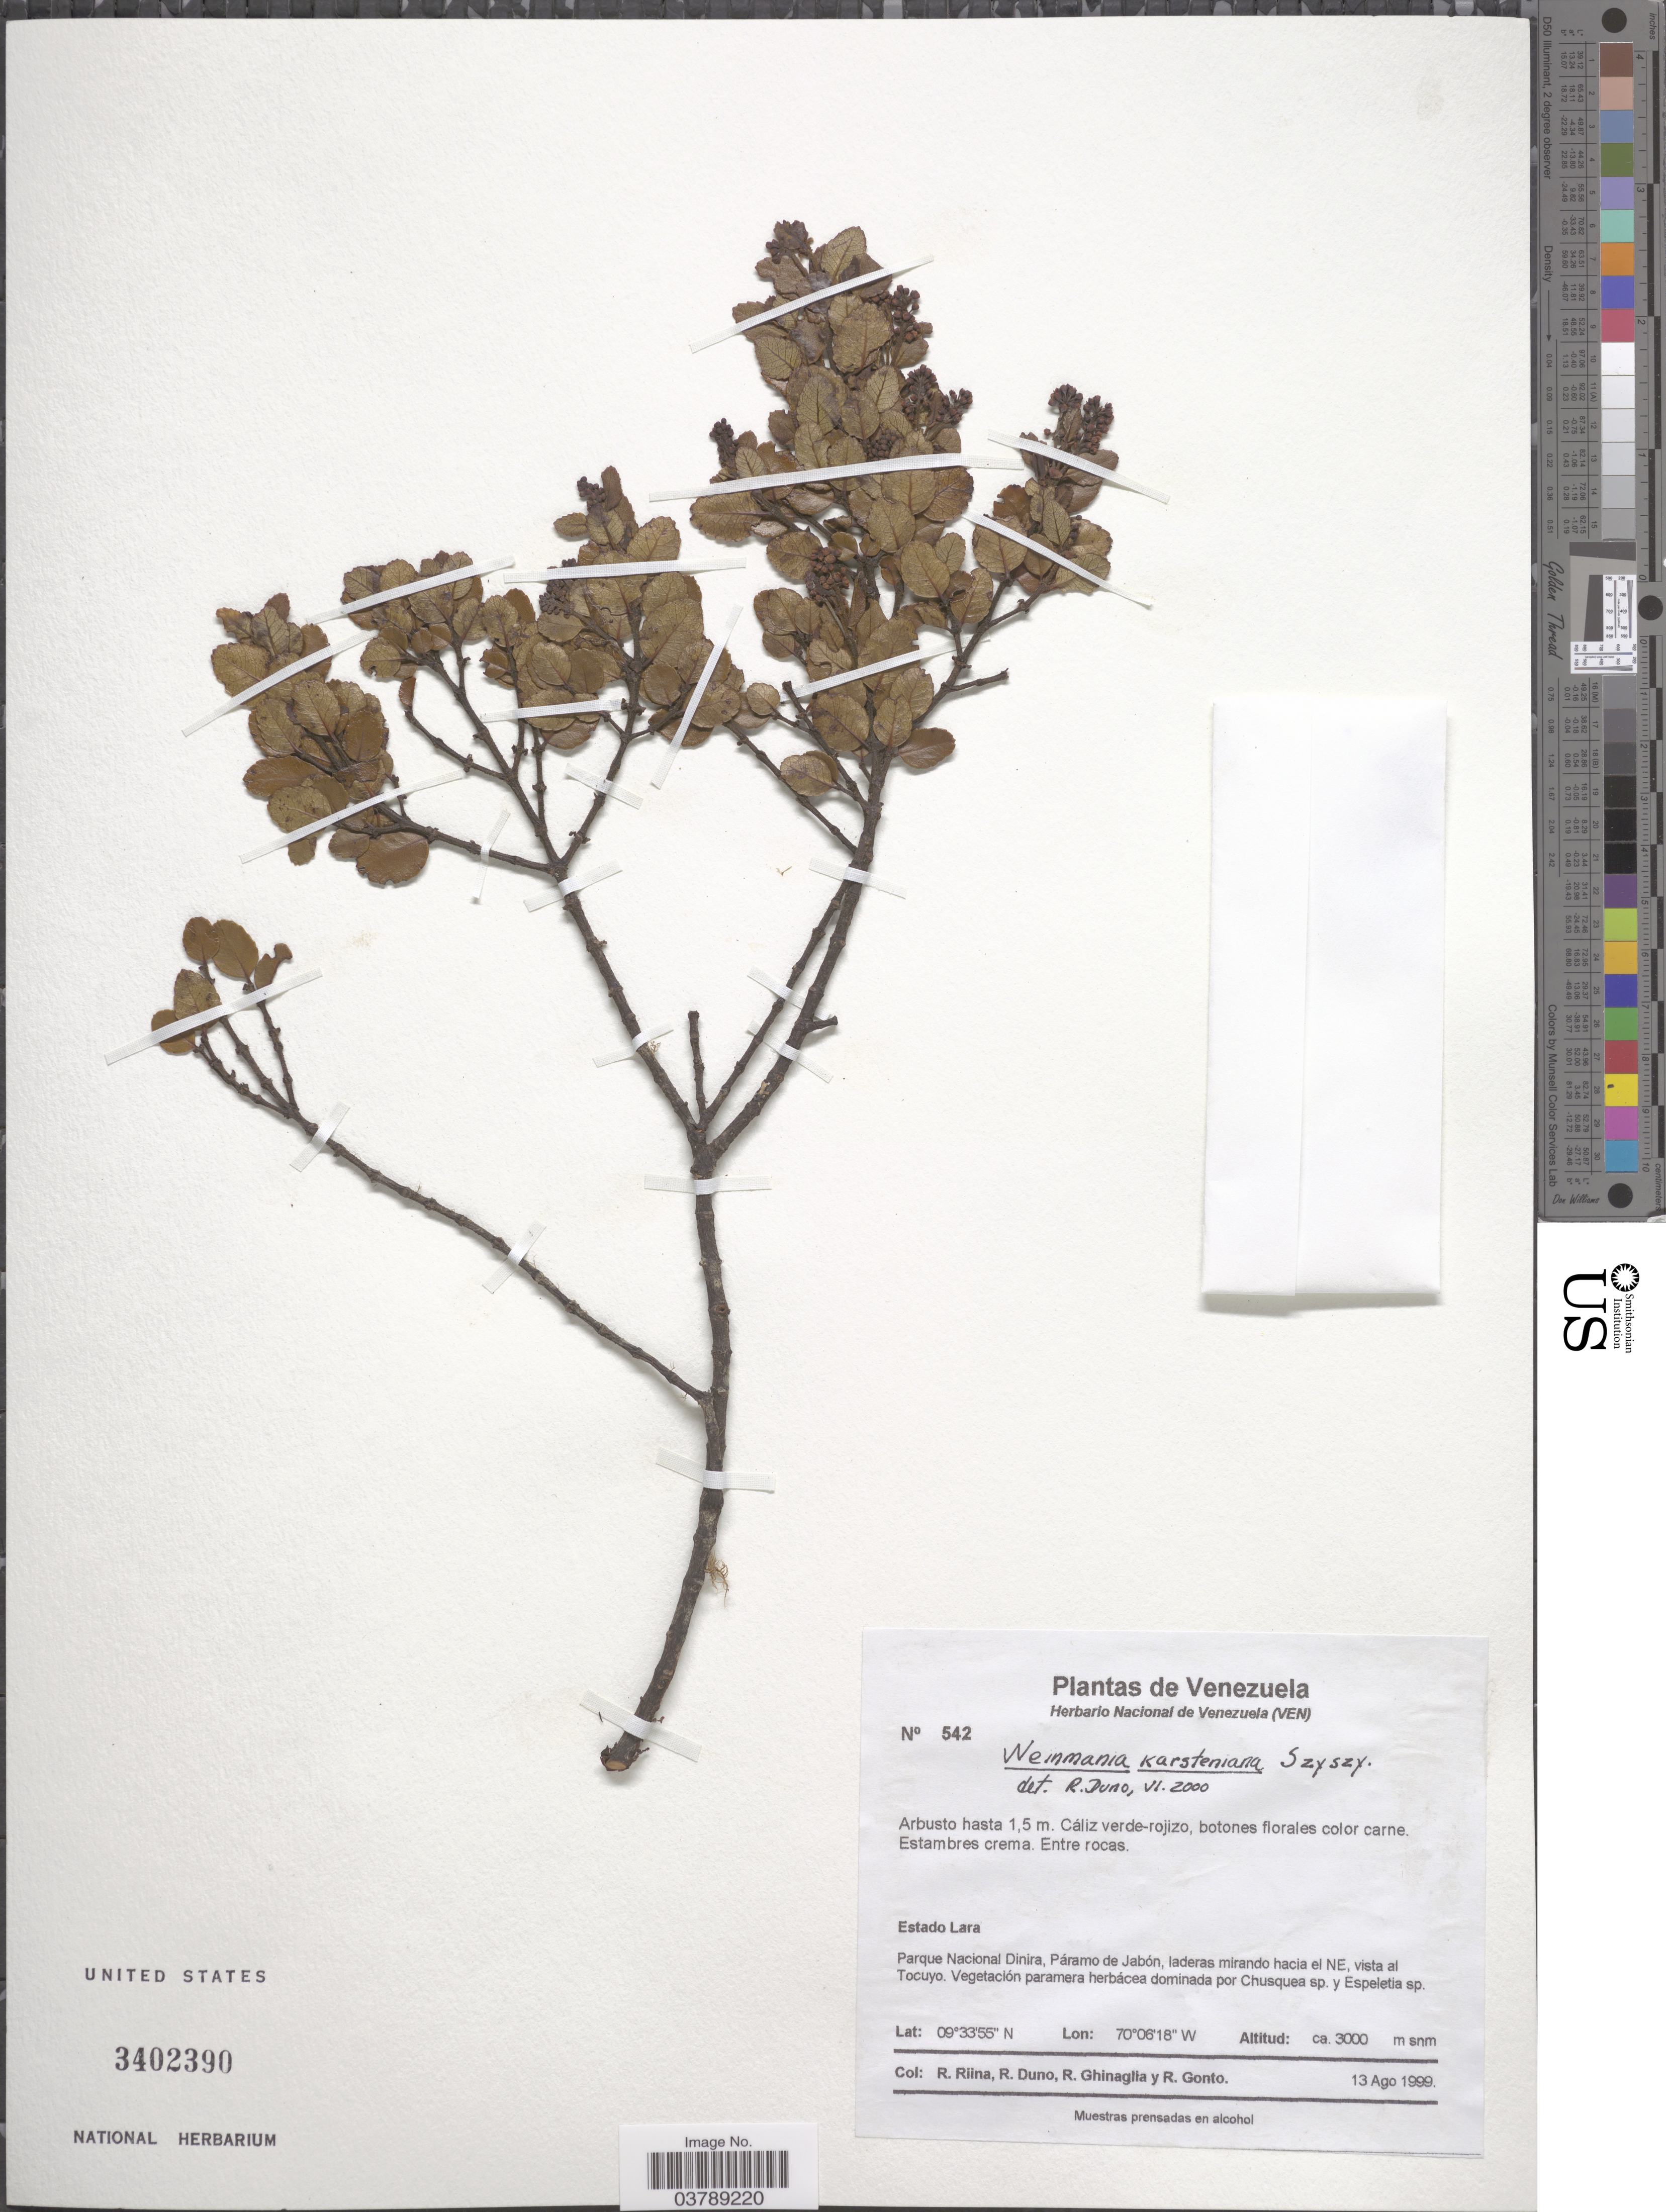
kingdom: Plantae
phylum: Tracheophyta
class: Magnoliopsida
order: Oxalidales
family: Cunoniaceae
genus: Weinmannia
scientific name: Weinmannia karsteniana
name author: Szyszyll.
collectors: R. Riina, R. Duno de Stefano, R. Ghinaglia & R. Gonto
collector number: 542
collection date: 1999-08-13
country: Venezuela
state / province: Lara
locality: Parque Nacional Dinira, Páramo de Jabón, laderas mirando hacia el NE, vista al Tocuyo.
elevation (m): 3000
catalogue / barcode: US 3402390